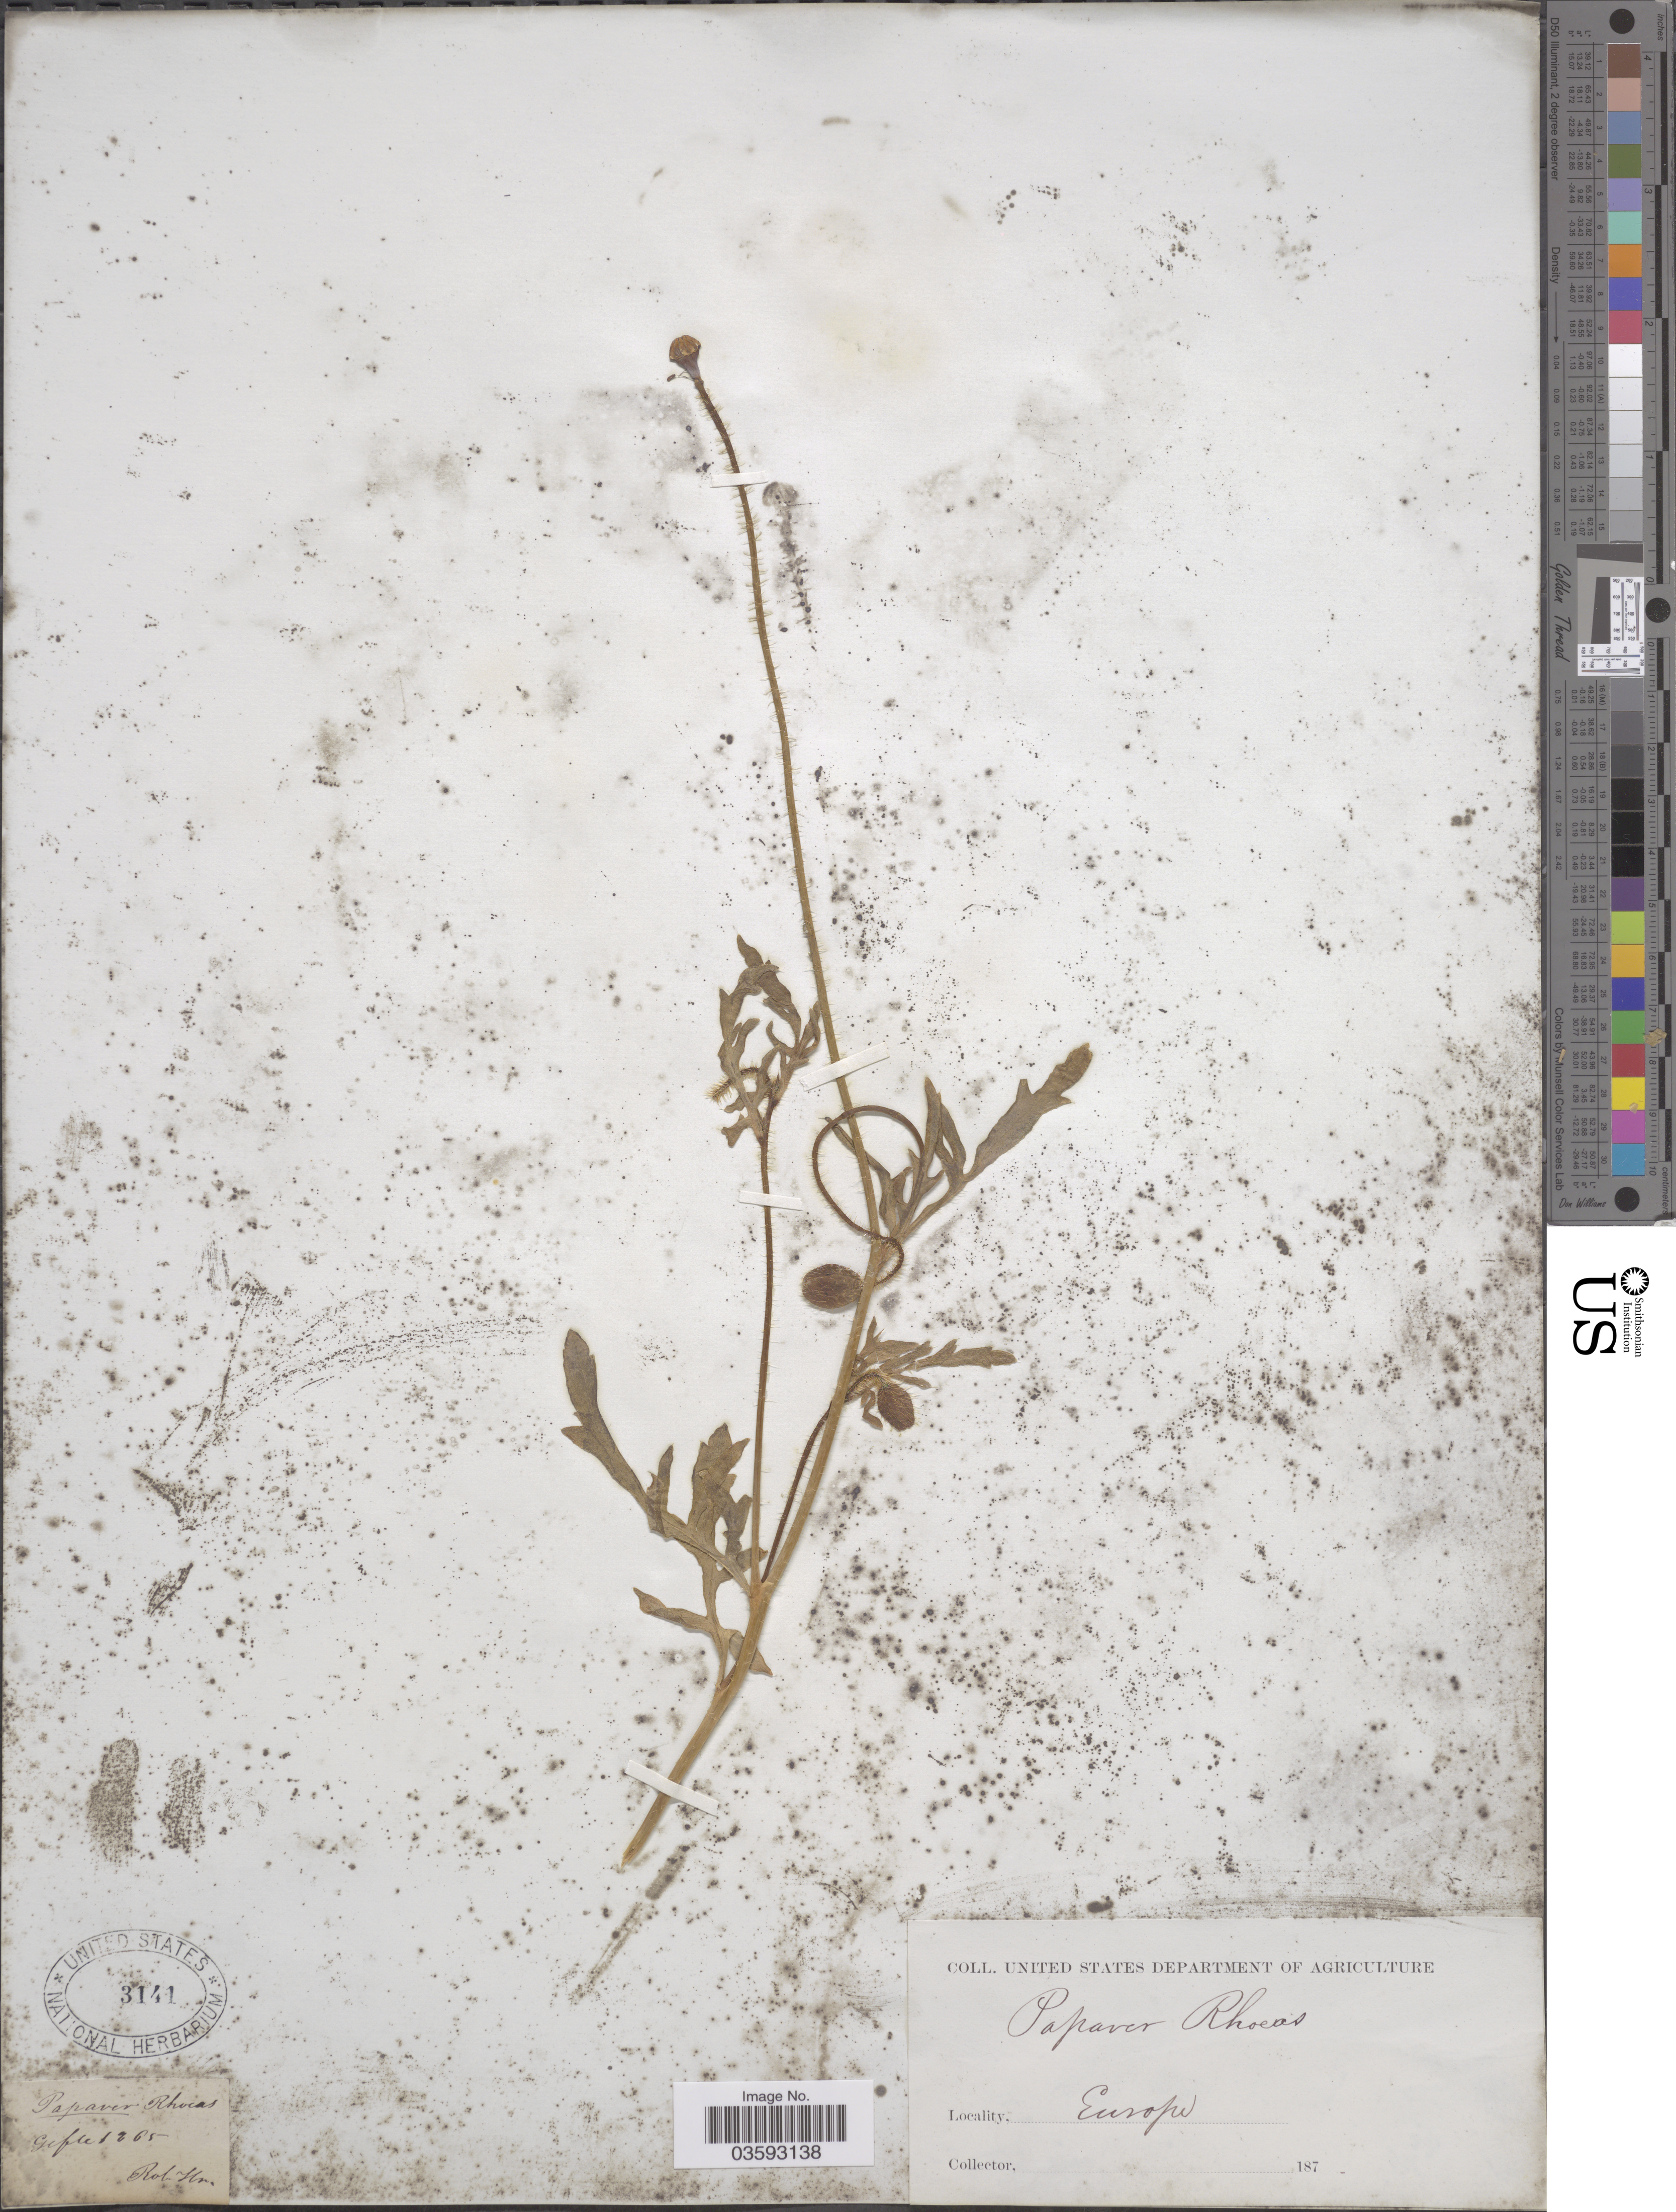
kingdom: Plantae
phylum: Tracheophyta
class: Magnoliopsida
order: Ranunculales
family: Papaveraceae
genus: Papaver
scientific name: Papaver rhoeas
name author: L.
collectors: R. Hn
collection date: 1865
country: Sweden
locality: Gefle. Europe.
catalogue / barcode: US 3141